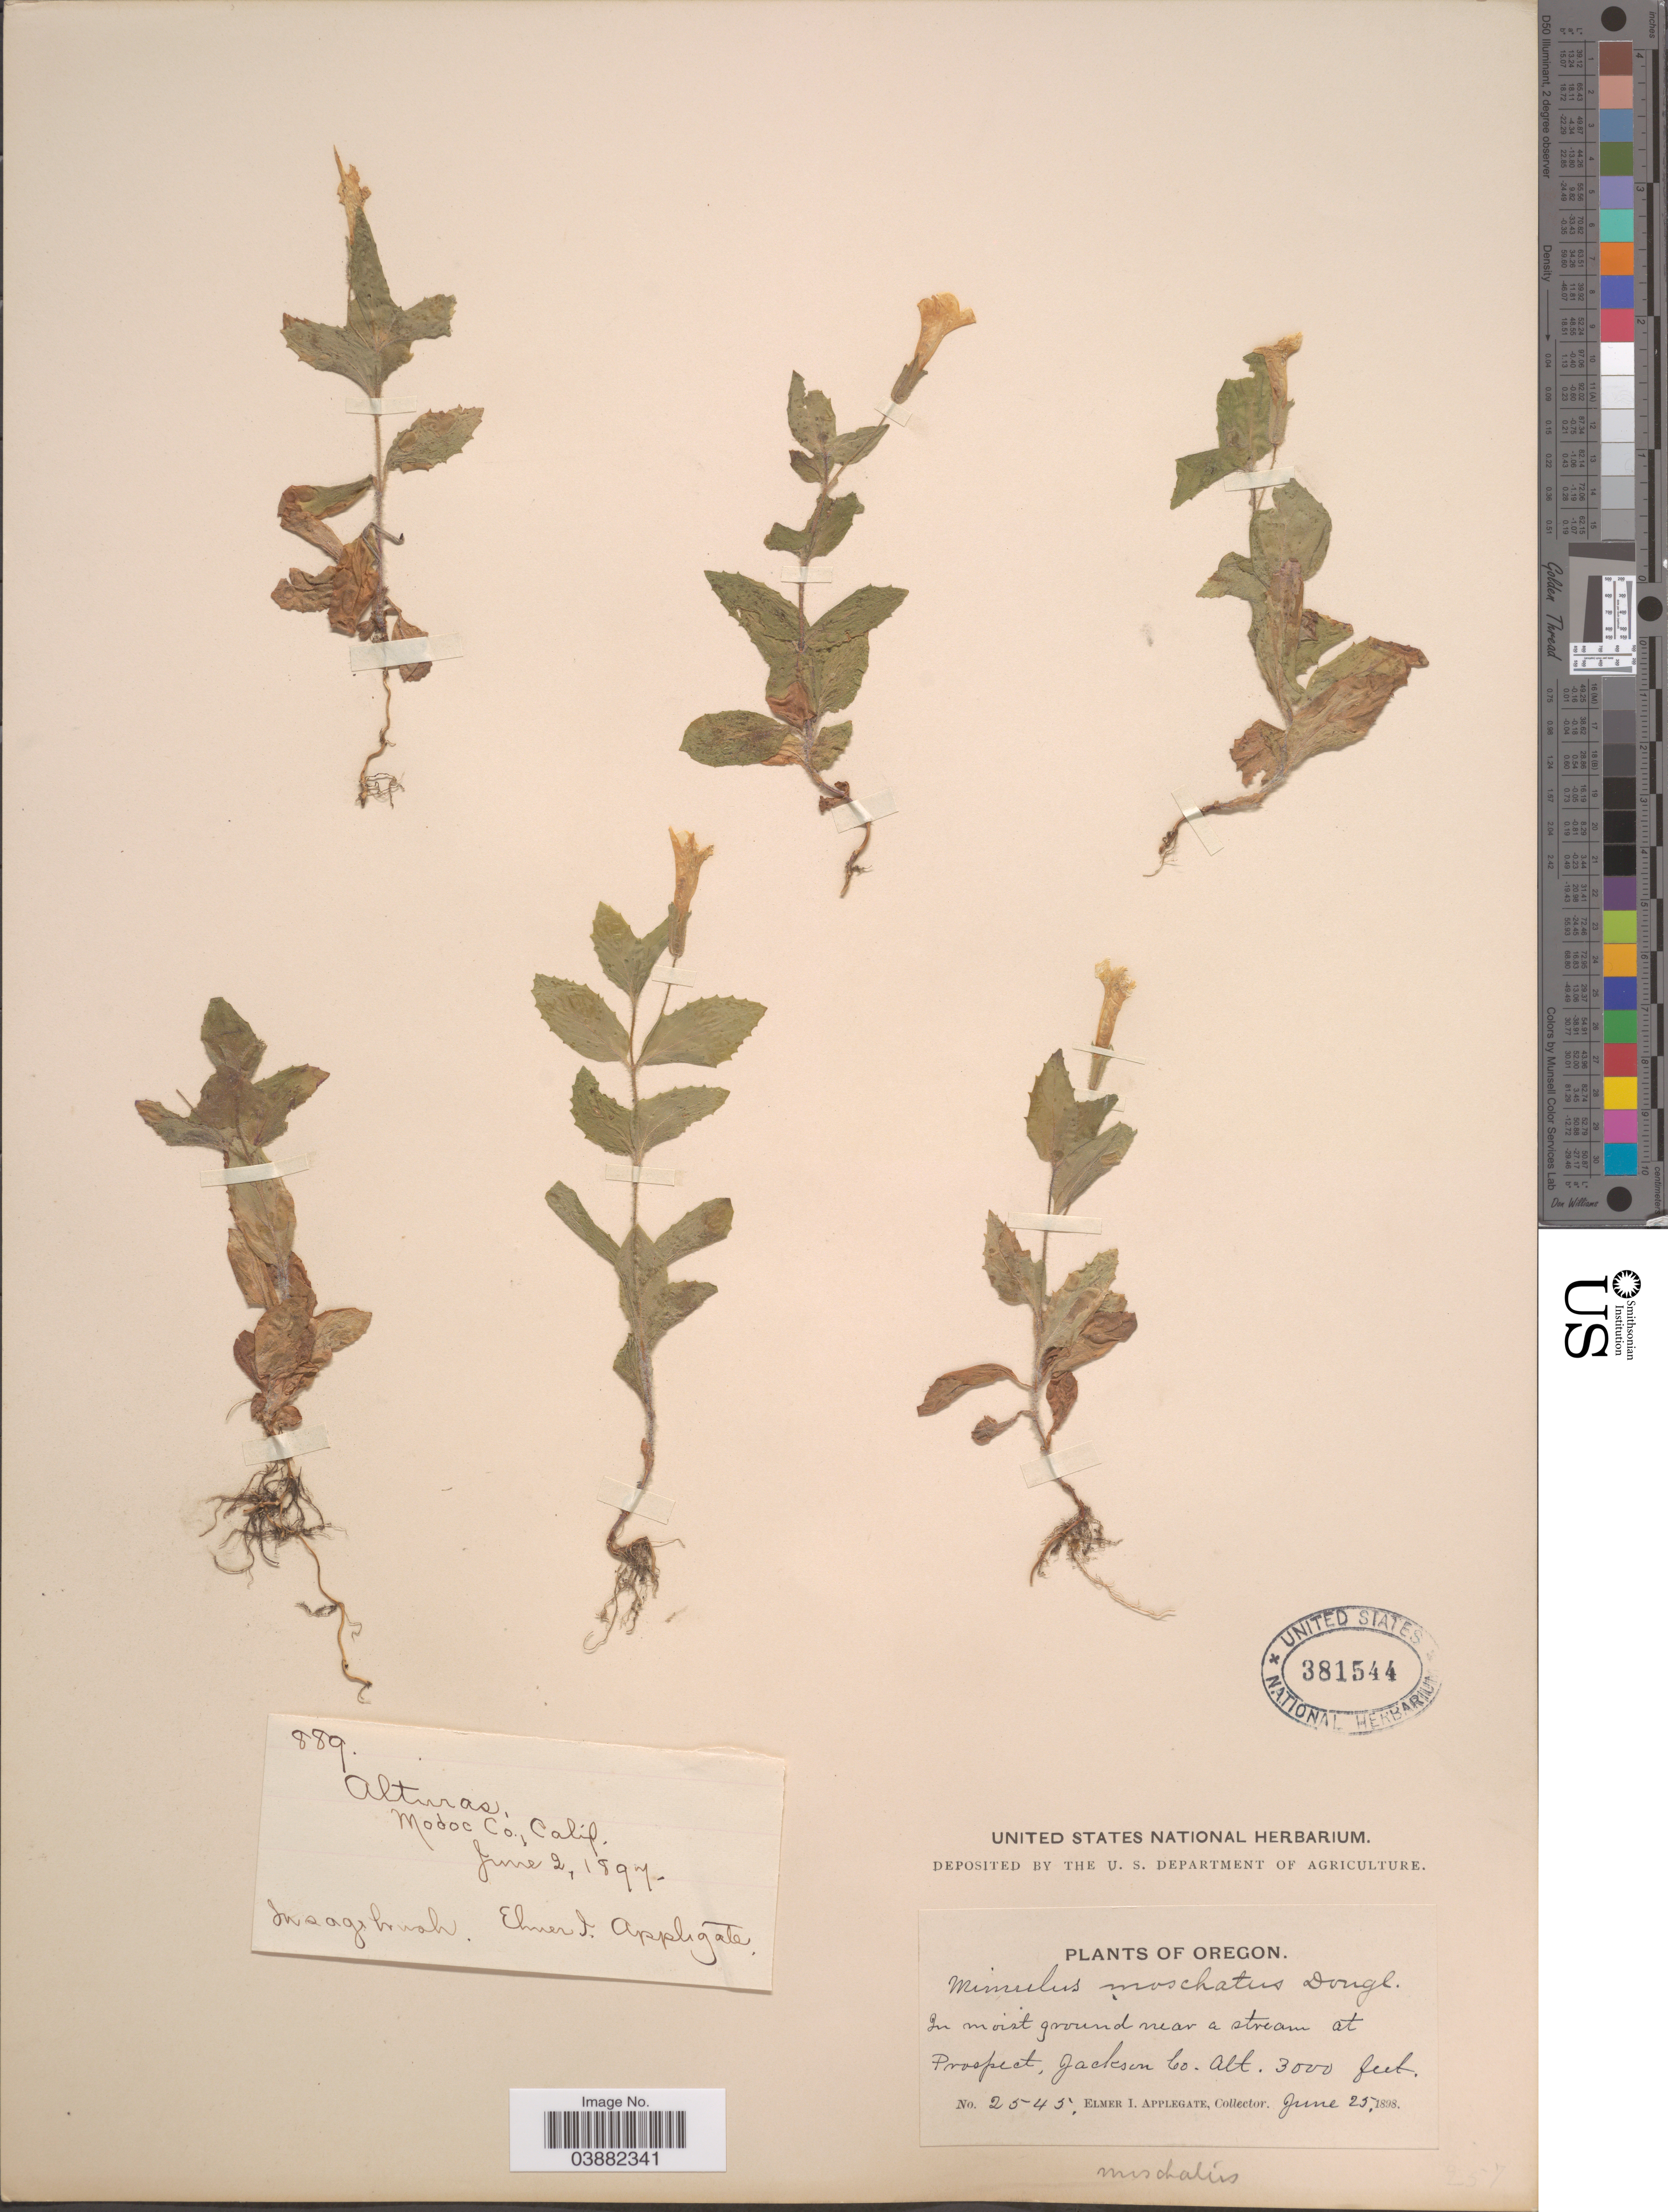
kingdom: Plantae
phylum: Tracheophyta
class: Magnoliopsida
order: Lamiales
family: Phrymaceae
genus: Mimulus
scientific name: Mimulus moschatus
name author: Douglas ex Lindl.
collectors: E. I. Applegate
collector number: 2545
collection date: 1898-06-25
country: United States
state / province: Oregon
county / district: Jackson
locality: Near a stream at Prospect, Jackson Co.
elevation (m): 914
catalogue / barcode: US 381544